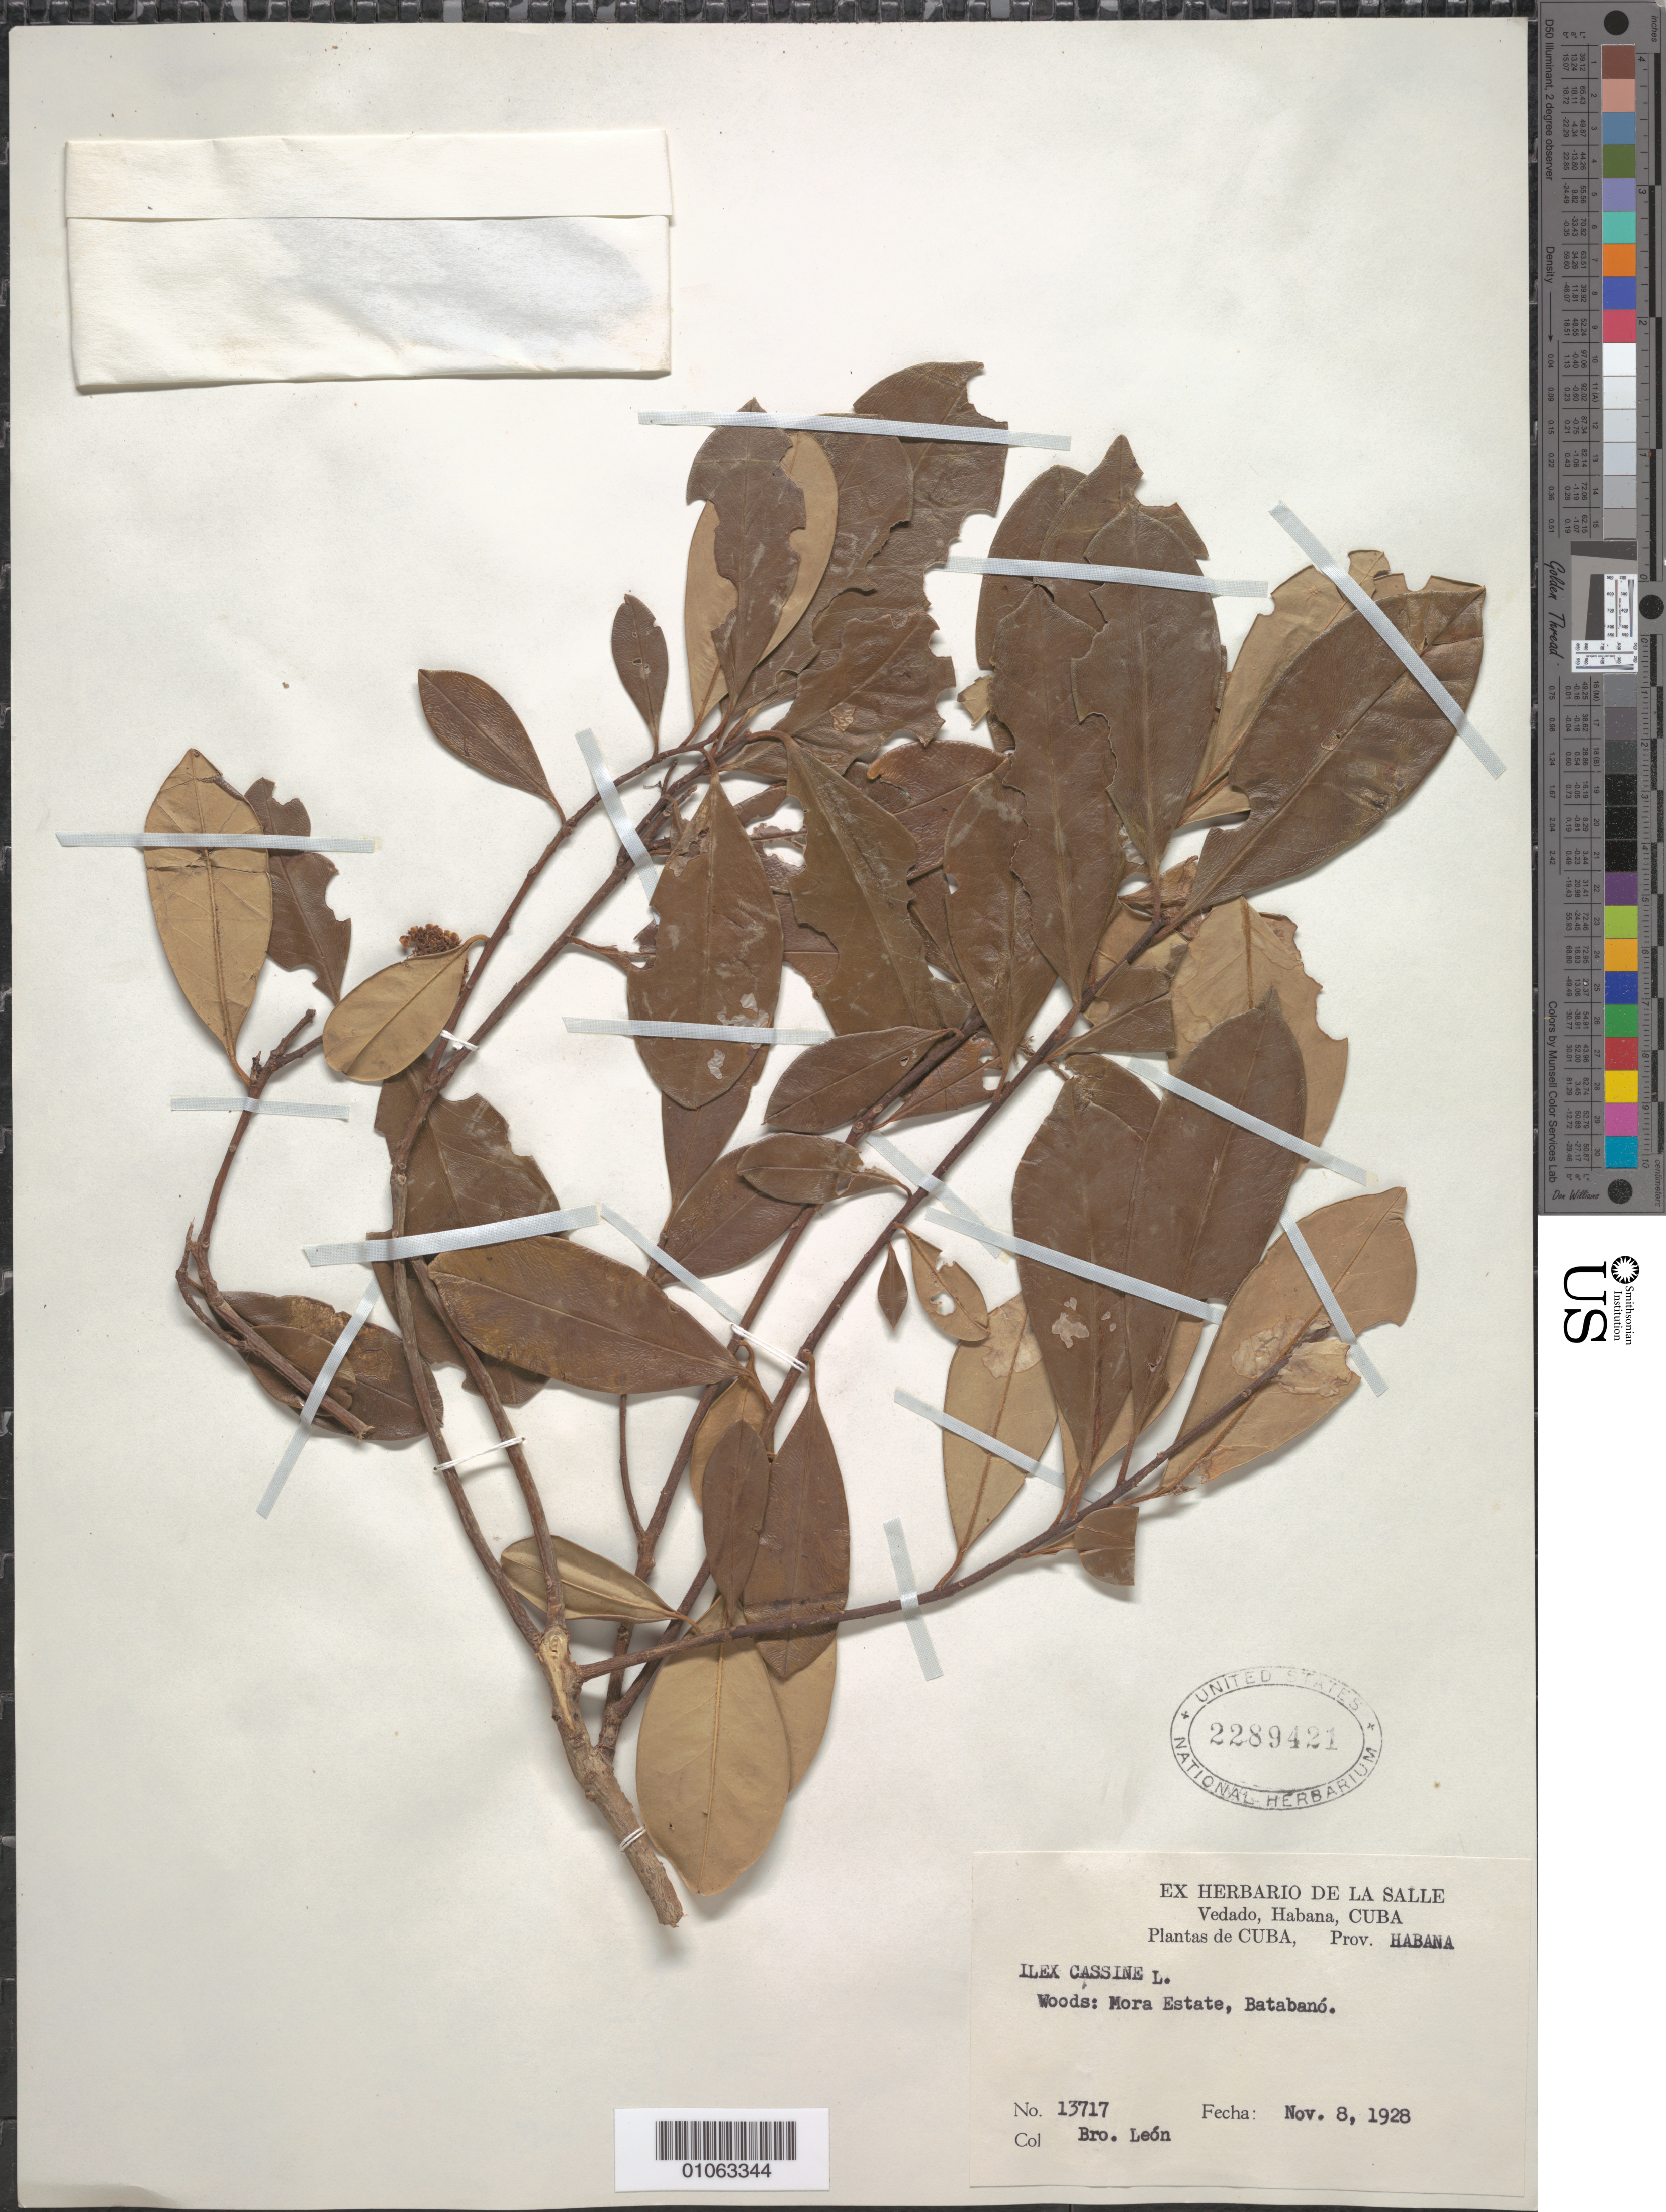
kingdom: Plantae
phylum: Tracheophyta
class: Magnoliopsida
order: Aquifoliales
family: Aquifoliaceae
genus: Ilex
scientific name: Ilex cassine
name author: L.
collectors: Bro. León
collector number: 13717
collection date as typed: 08 Nov 1928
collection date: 1928-11-08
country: Cuba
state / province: La Habana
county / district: Batabanó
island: Cuba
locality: Woods: Mora Estate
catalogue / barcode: US 2289421